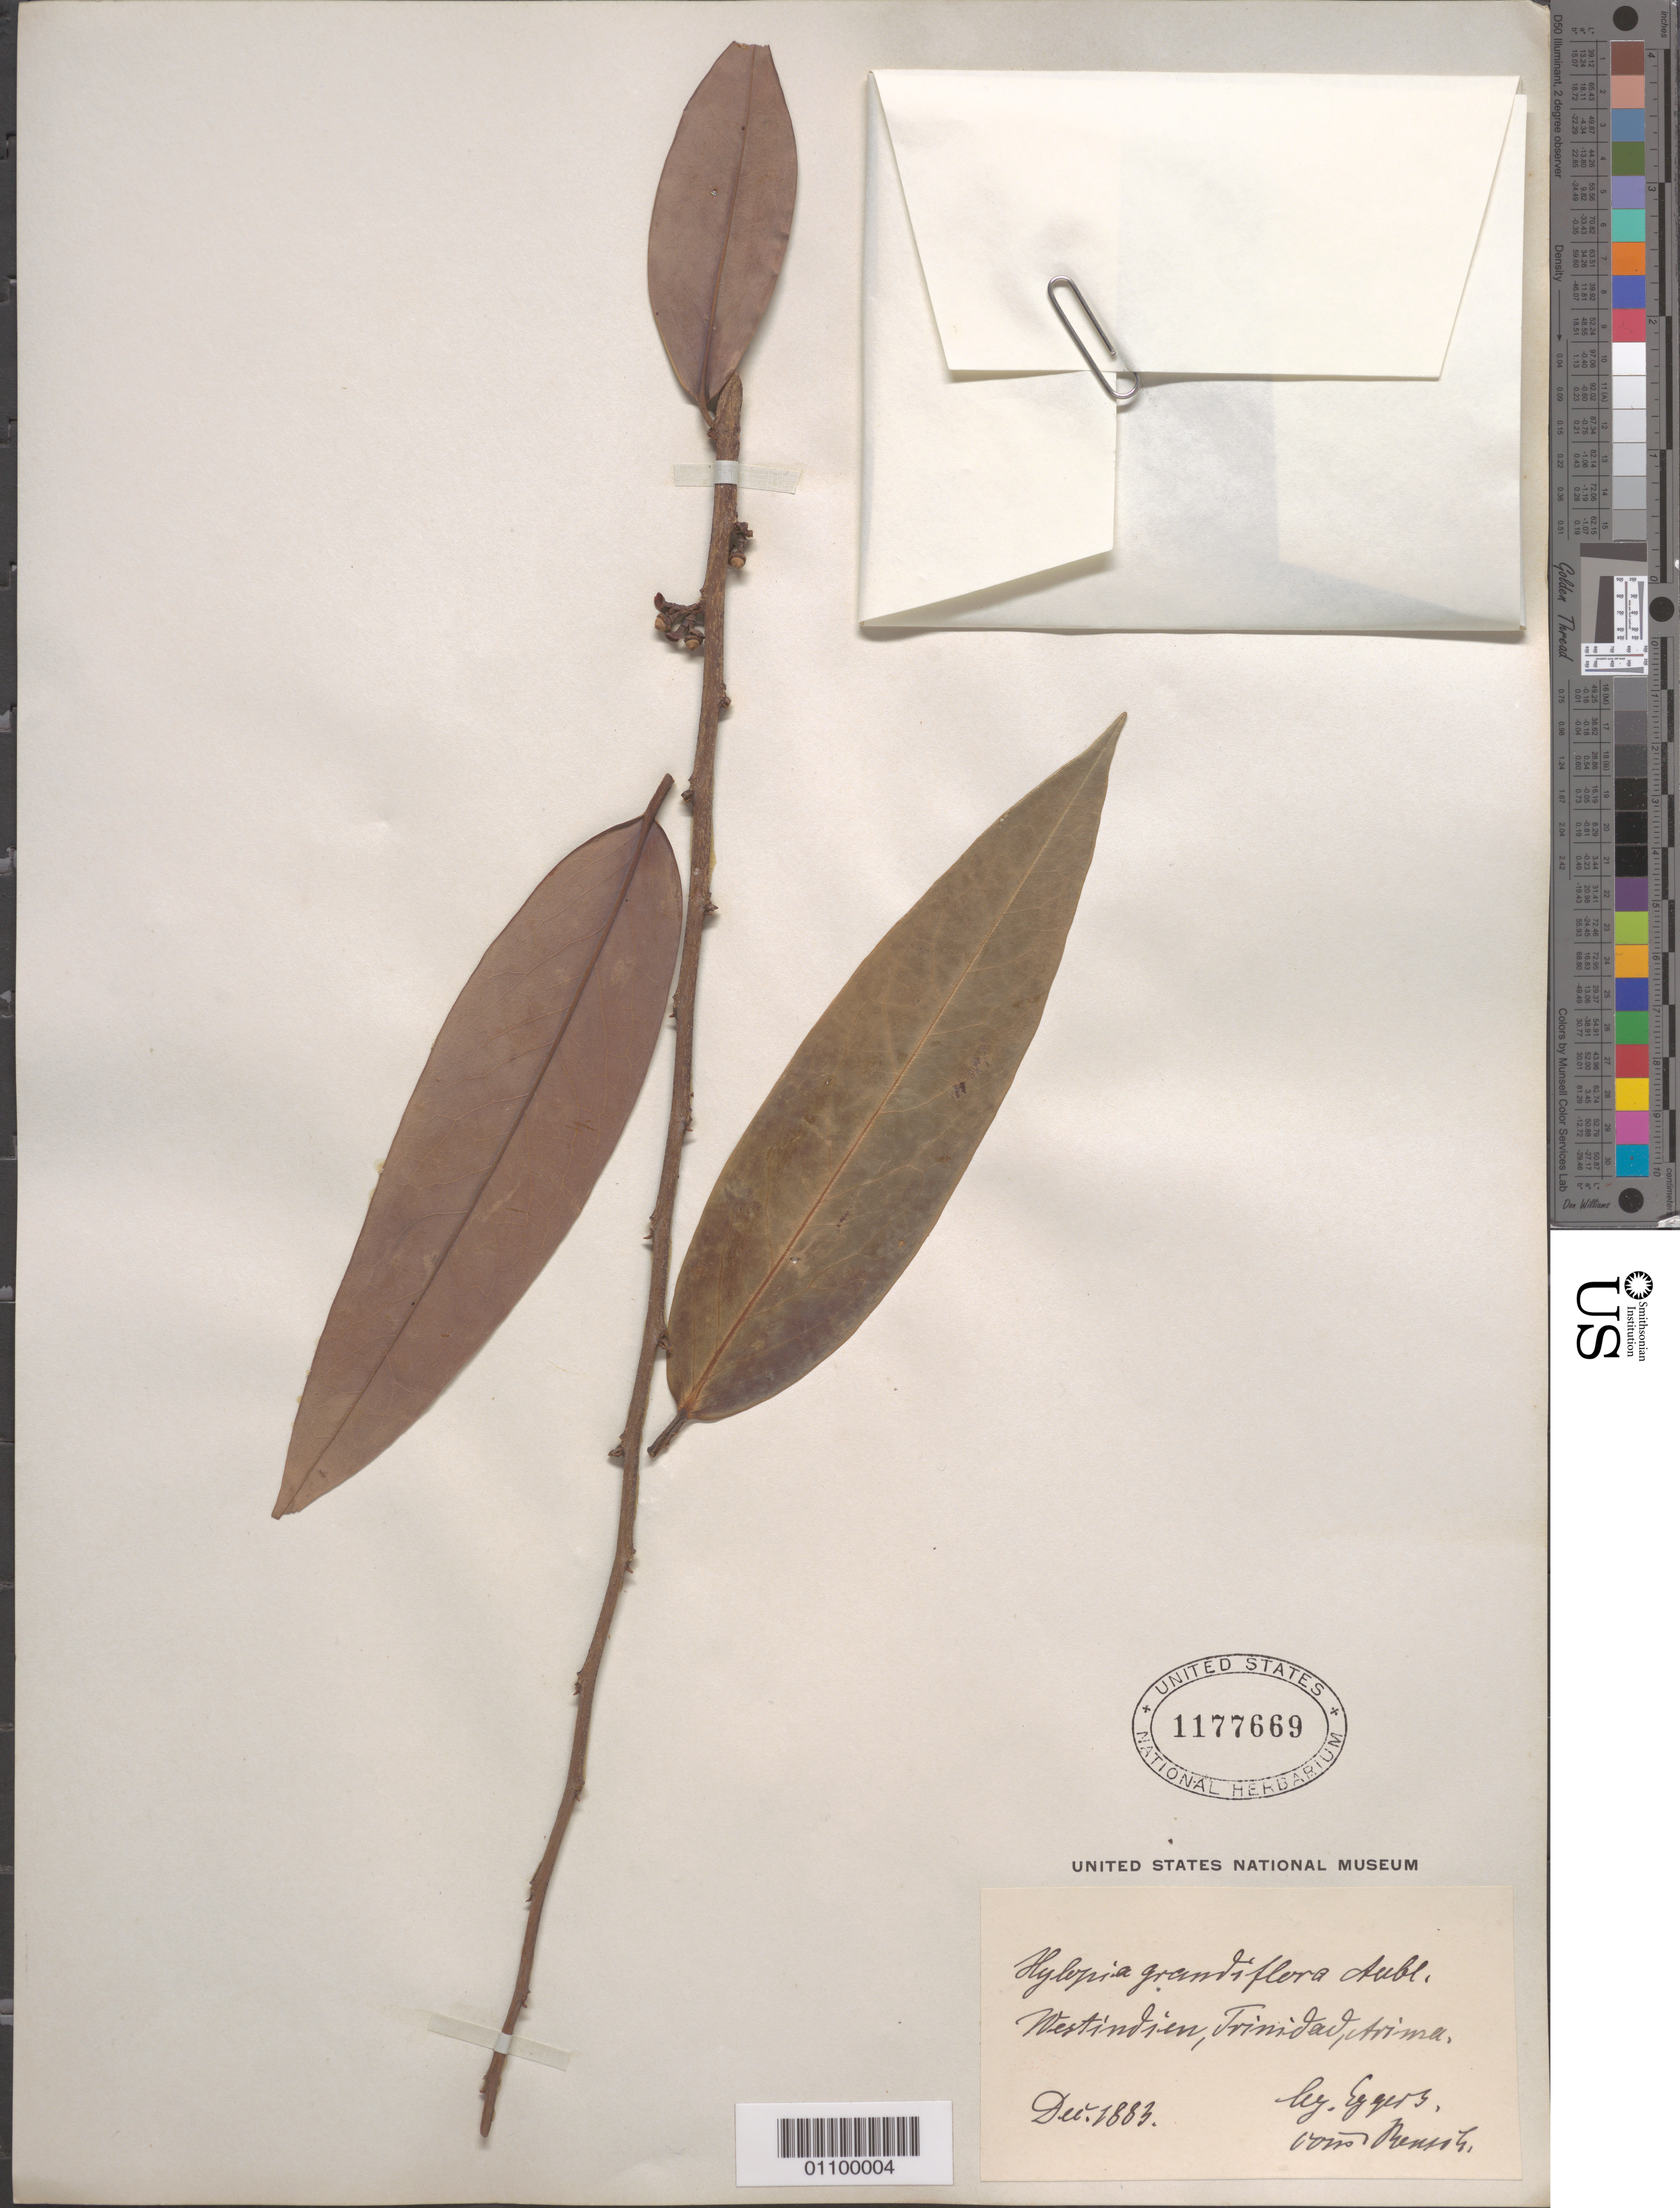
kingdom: Plantae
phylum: Tracheophyta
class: Magnoliopsida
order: Magnoliales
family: Annonaceae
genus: Xylopia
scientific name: Xylopia aromatica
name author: (Lam.) Mart.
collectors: H. F. A. von Eggers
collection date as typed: Dec 1883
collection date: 1883-12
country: Trinidad and Tobago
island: Trinidad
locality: Westindien, Trinidad, Arima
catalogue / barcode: US 1177669